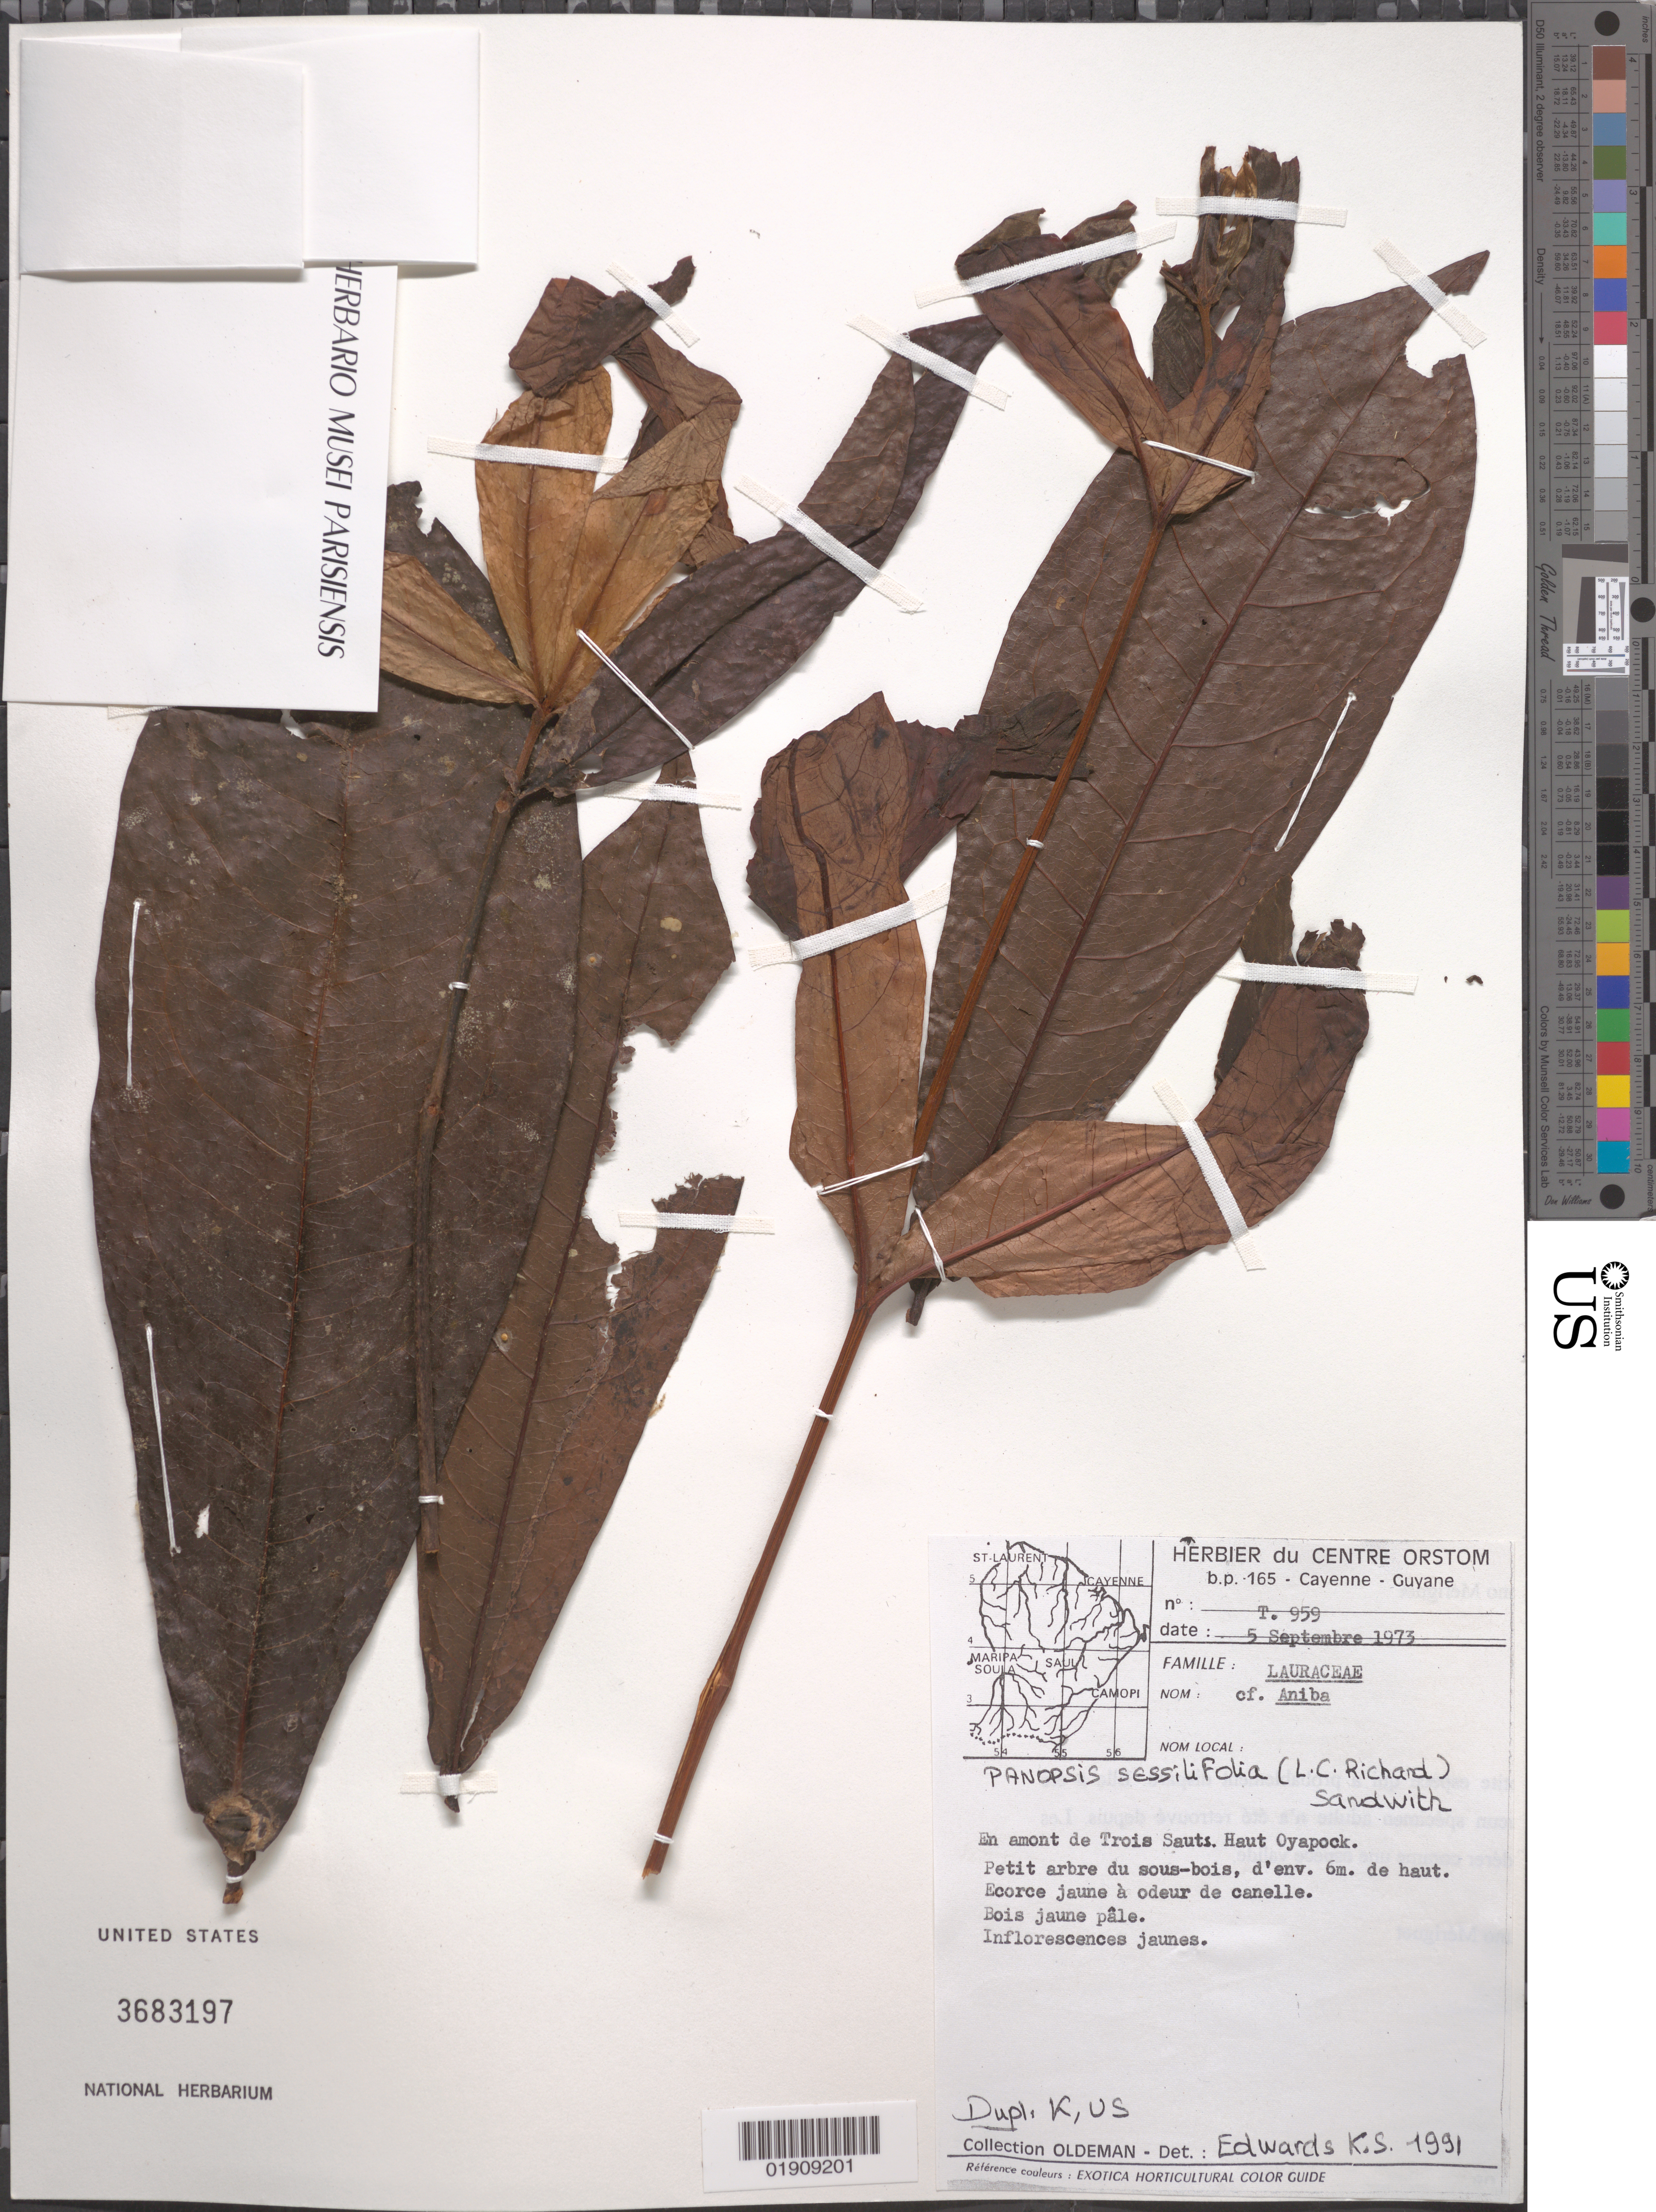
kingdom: Plantae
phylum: Tracheophyta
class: Magnoliopsida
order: Laurales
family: Lauraceae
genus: Aniba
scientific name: Aniba sp.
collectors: R. Oldeman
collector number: T 959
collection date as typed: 5-Sep-73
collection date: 1973-09-05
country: French Guiana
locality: Trois Sauts (Haut Oyapock)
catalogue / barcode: US 3683197